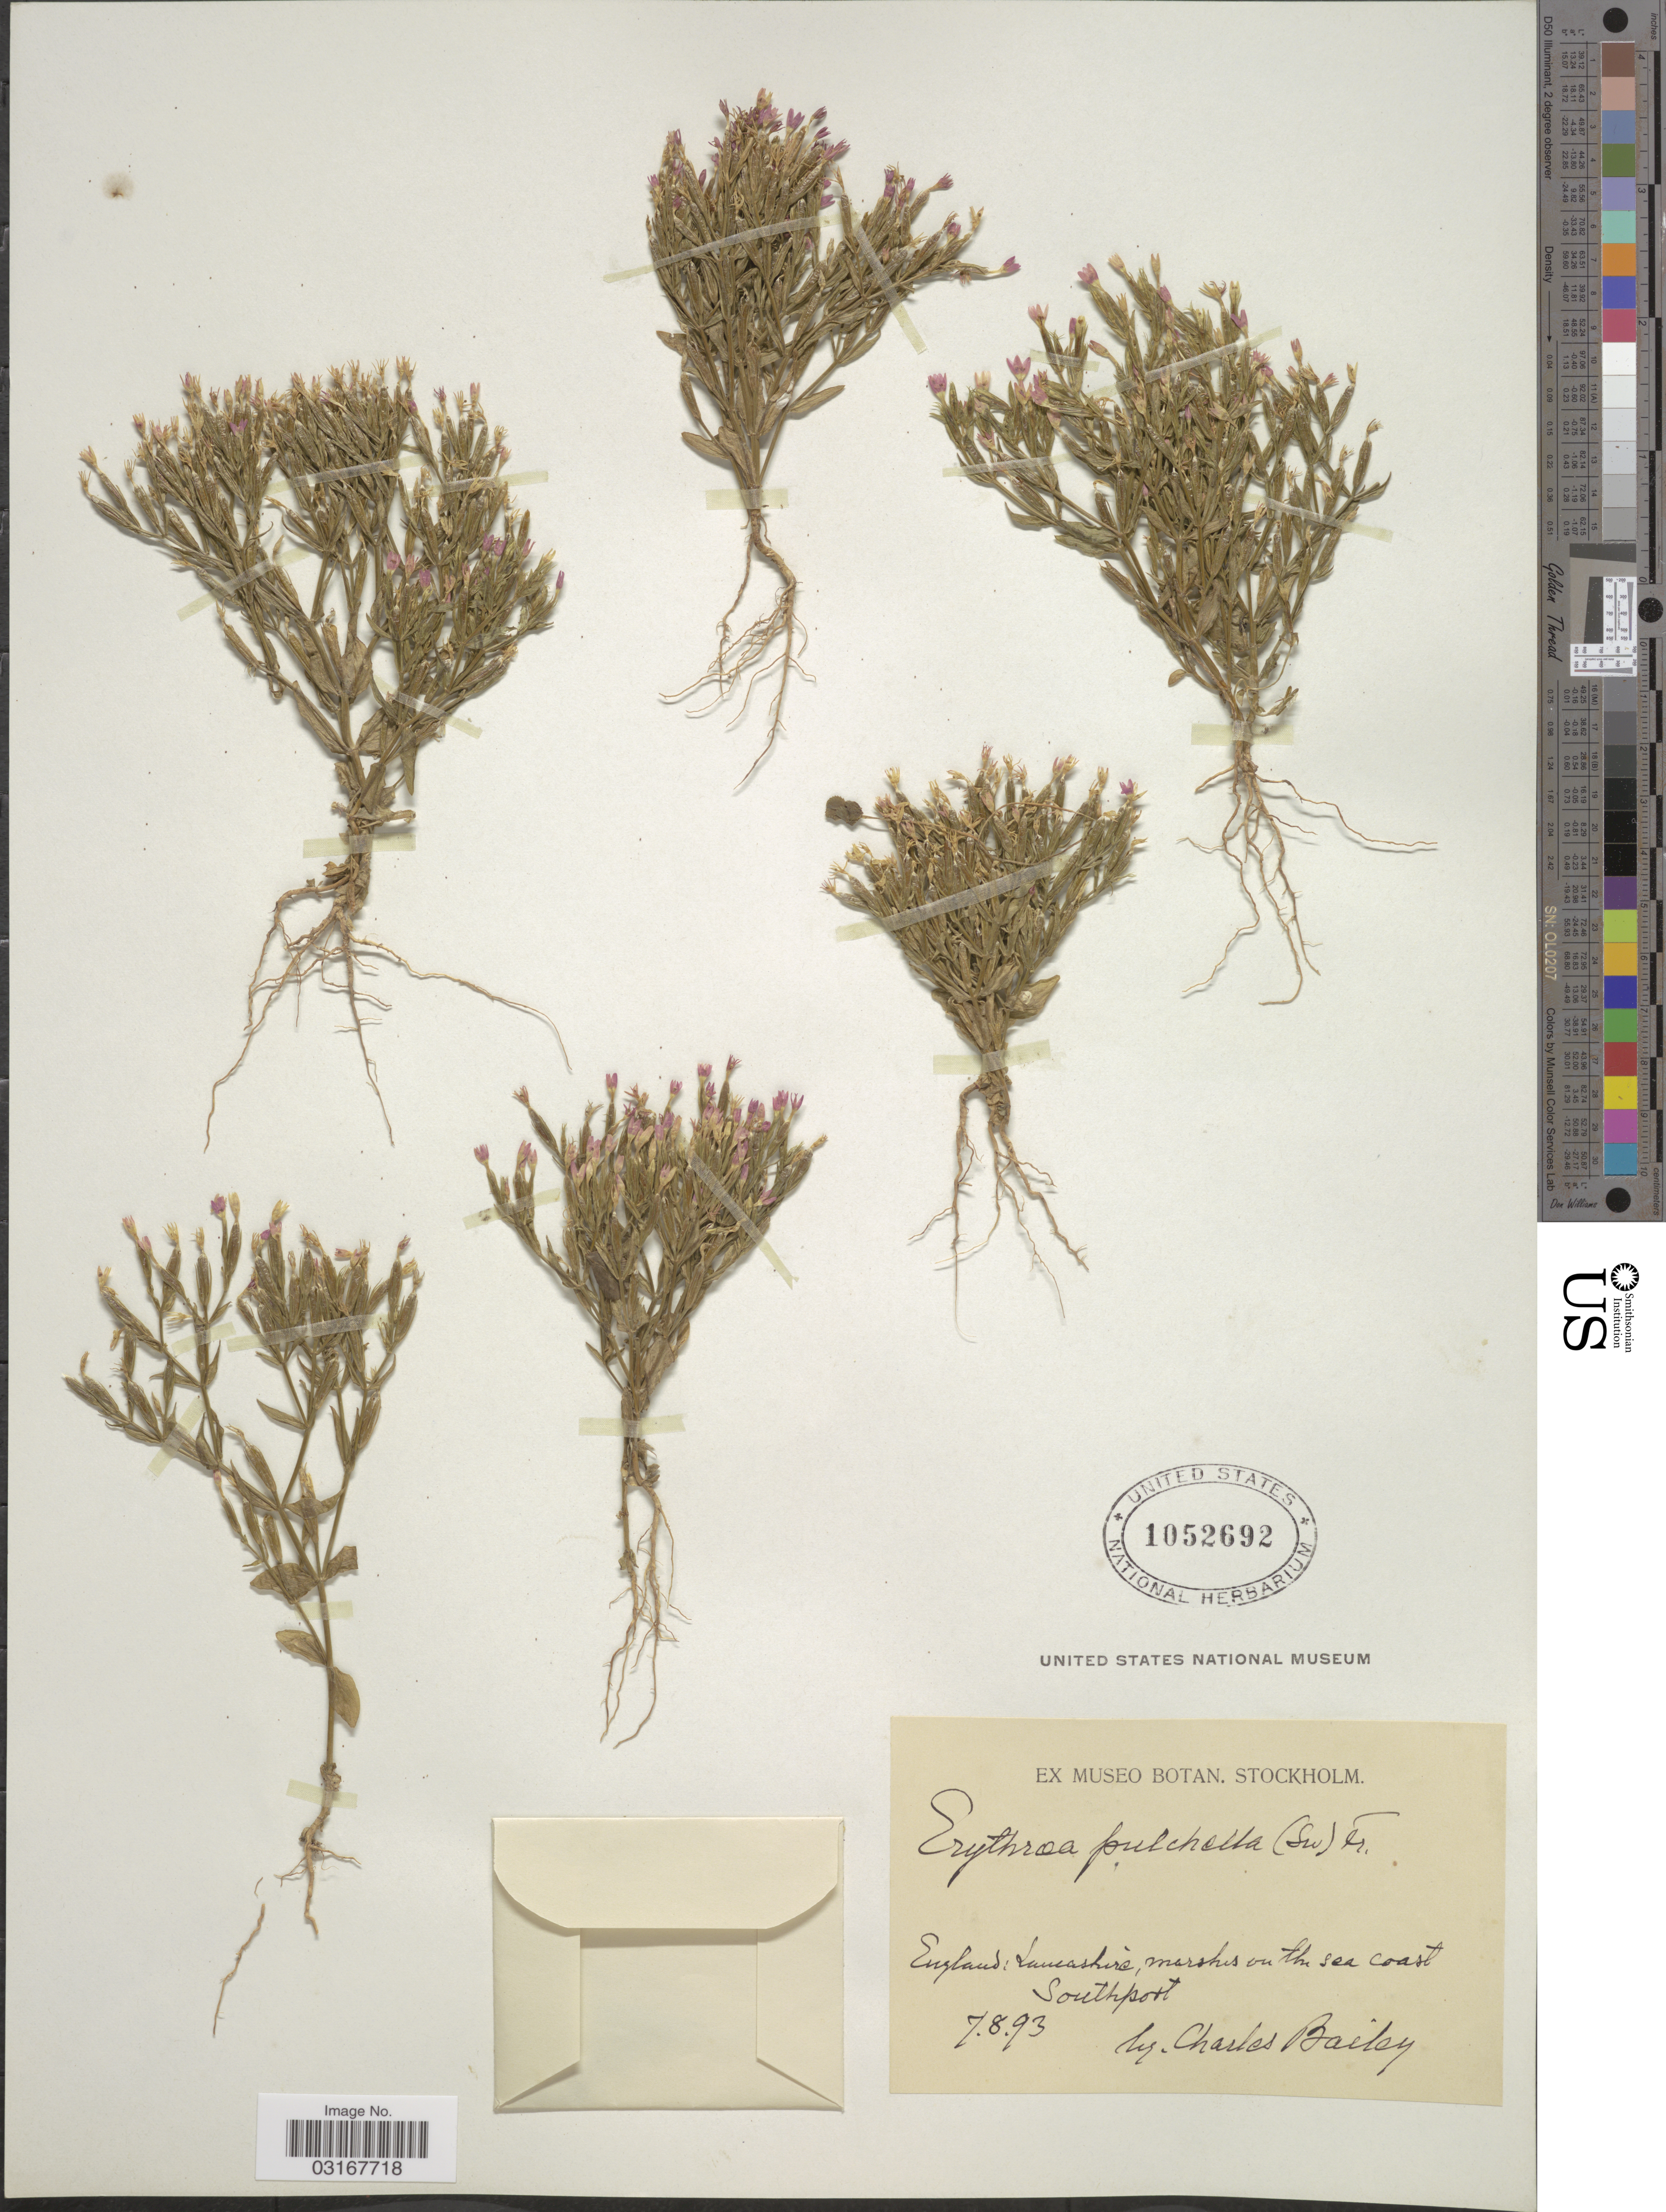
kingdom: Plantae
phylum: Tracheophyta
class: Magnoliopsida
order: Gentianales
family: Gentianaceae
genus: Centaurium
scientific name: Centaurium pulchellum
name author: (Sw.) Druce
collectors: C. Bailey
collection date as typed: Transcribed d/m/y: 7/8/93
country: United Kingdom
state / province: England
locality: Lancashire, marshes on the sea coast Southport.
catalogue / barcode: US 1052692